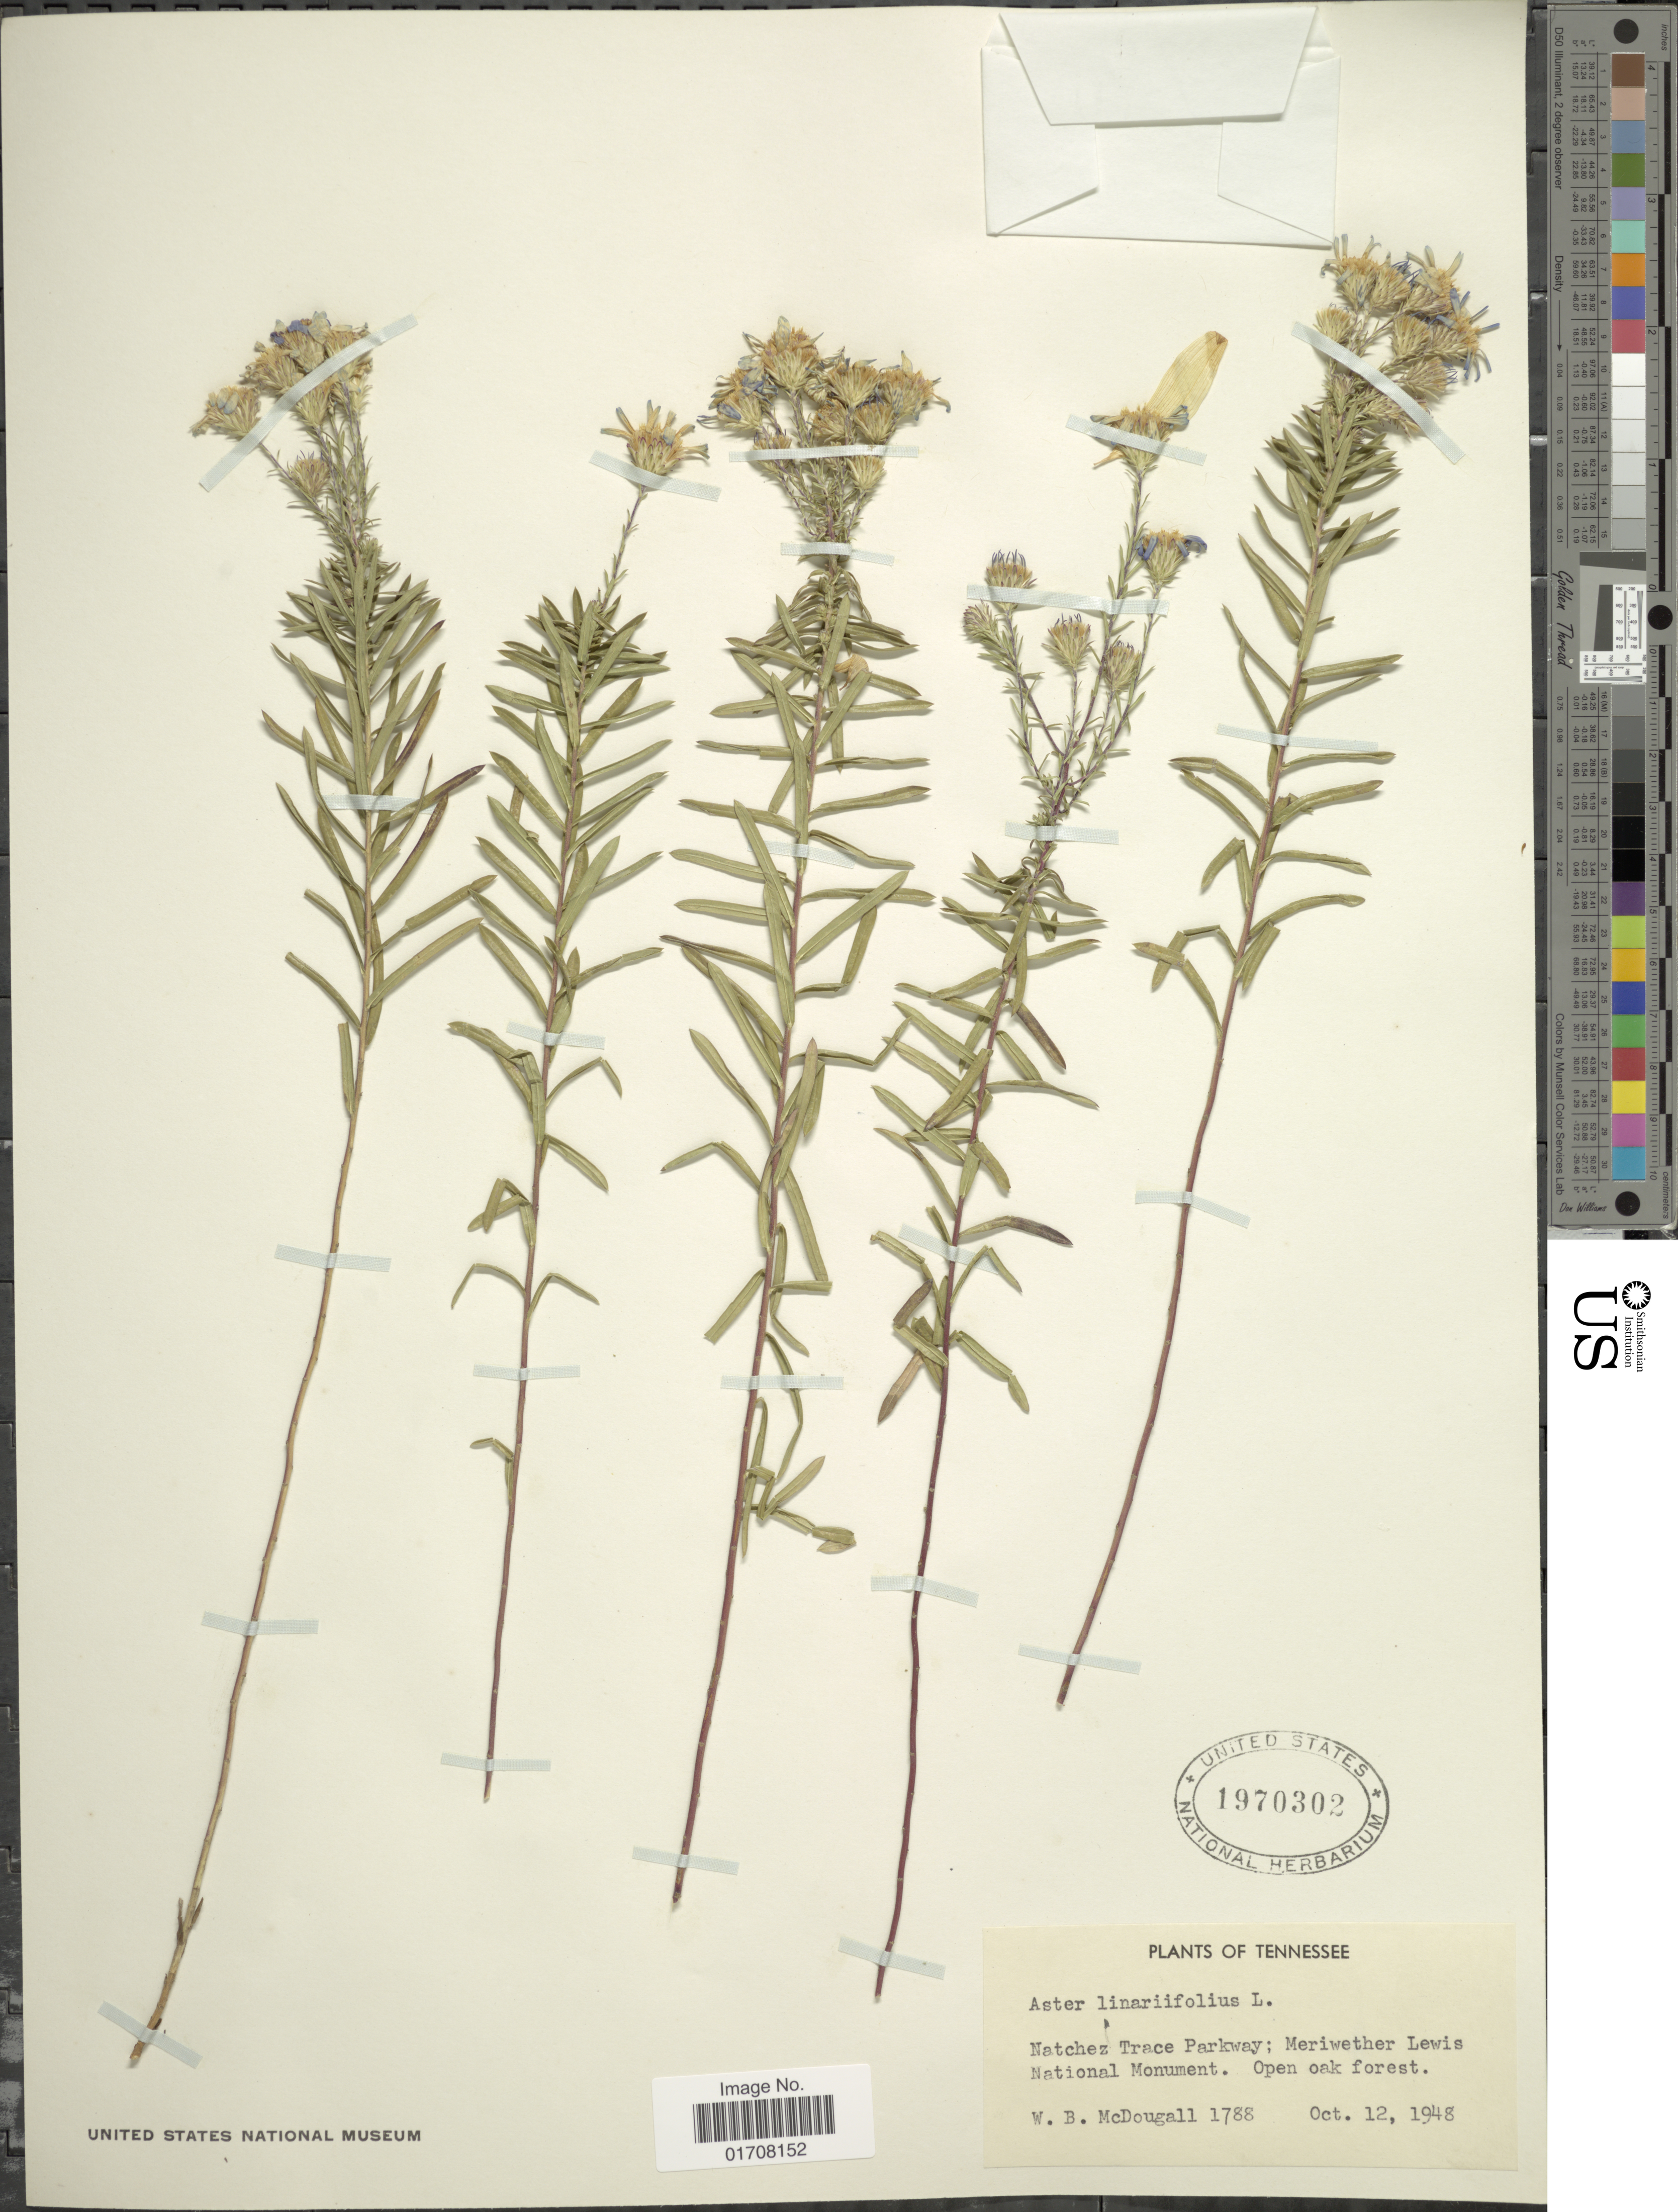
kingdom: Plantae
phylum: Tracheophyta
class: Magnoliopsida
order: Asterales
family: Asteraceae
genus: Ionactis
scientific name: Ionactis linearifolius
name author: (L.) Greene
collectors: W. B. McDougall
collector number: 1788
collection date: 1948-10-12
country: United States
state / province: Tennessee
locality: Natchez Trace Parkway: Meriwether Lewis National Monument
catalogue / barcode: US 1970302